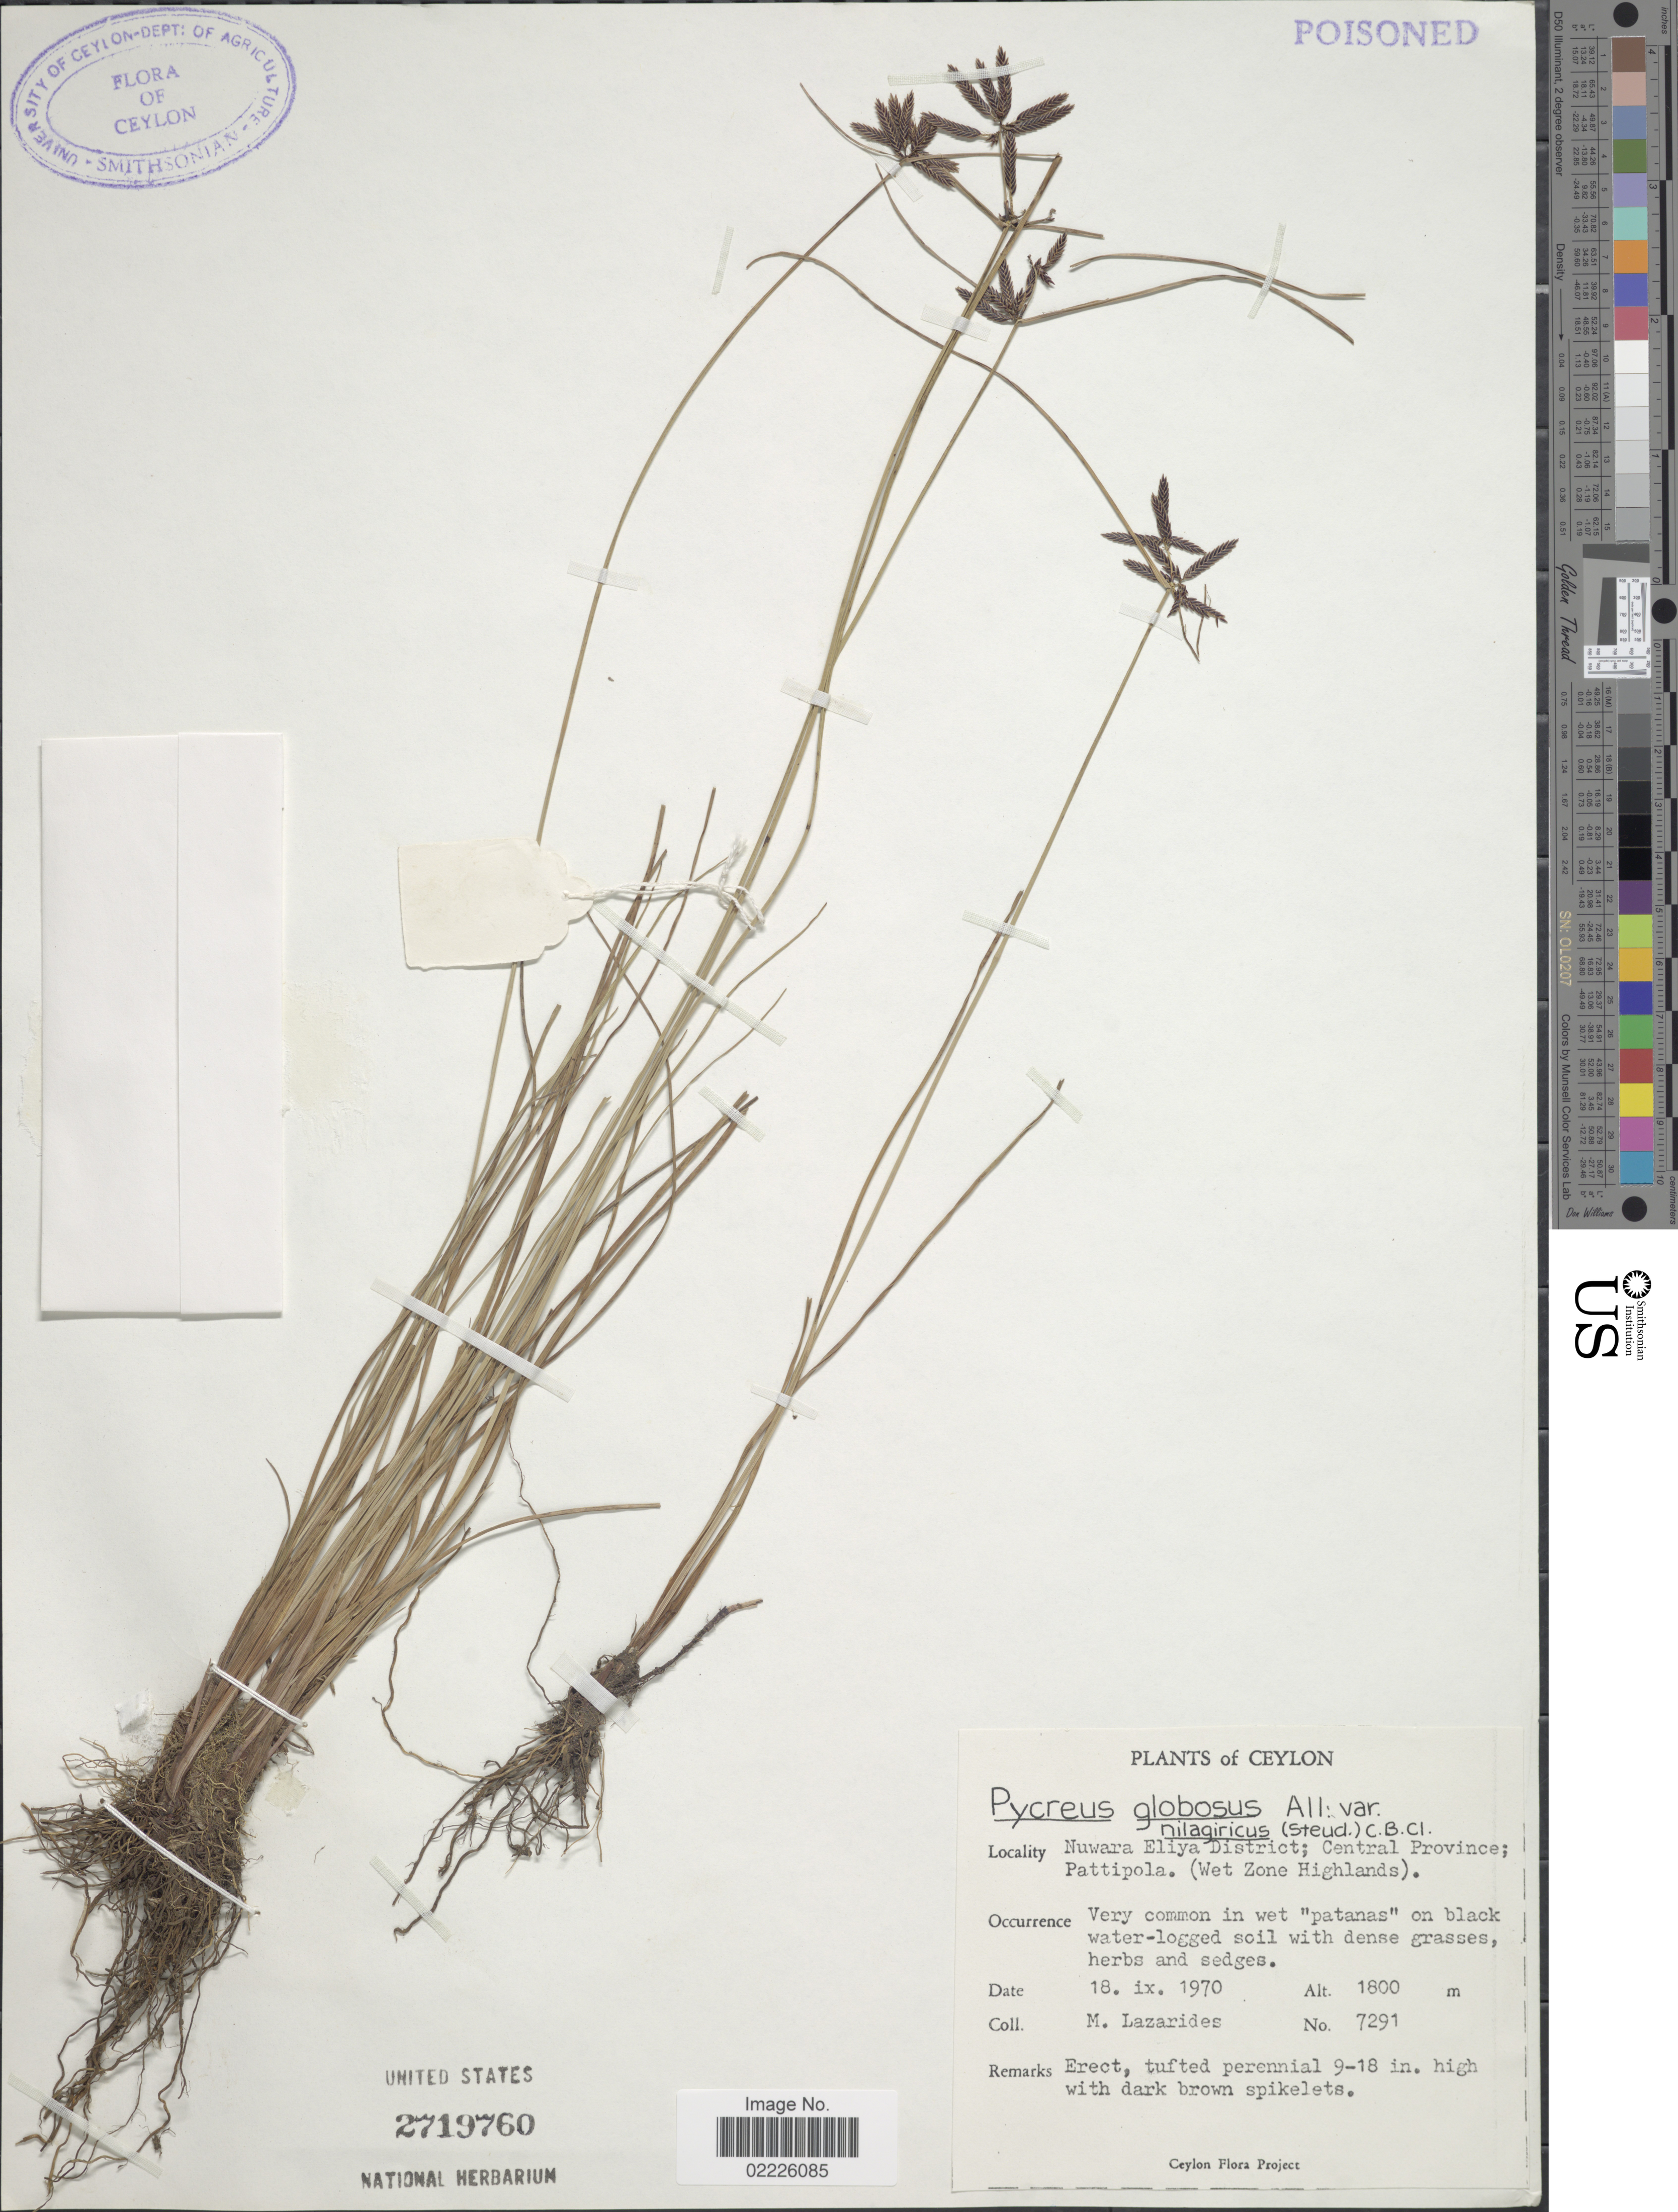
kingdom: Plantae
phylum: Tracheophyta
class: Liliopsida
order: Poales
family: Cyperaceae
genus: Cyperus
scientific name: Cyperus flavidus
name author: Retz.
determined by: Strong, Mark T., (BOT), Smithsonian Institution - National Museum of Natural History (UNITED STATES)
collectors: M. Lazarides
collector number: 7291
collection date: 1970-09-18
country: Sri Lanka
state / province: Central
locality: Nuwara Eliya District, Central Province, Pattipola (Wet Zone Highlands)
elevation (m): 1800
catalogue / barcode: US 2719760